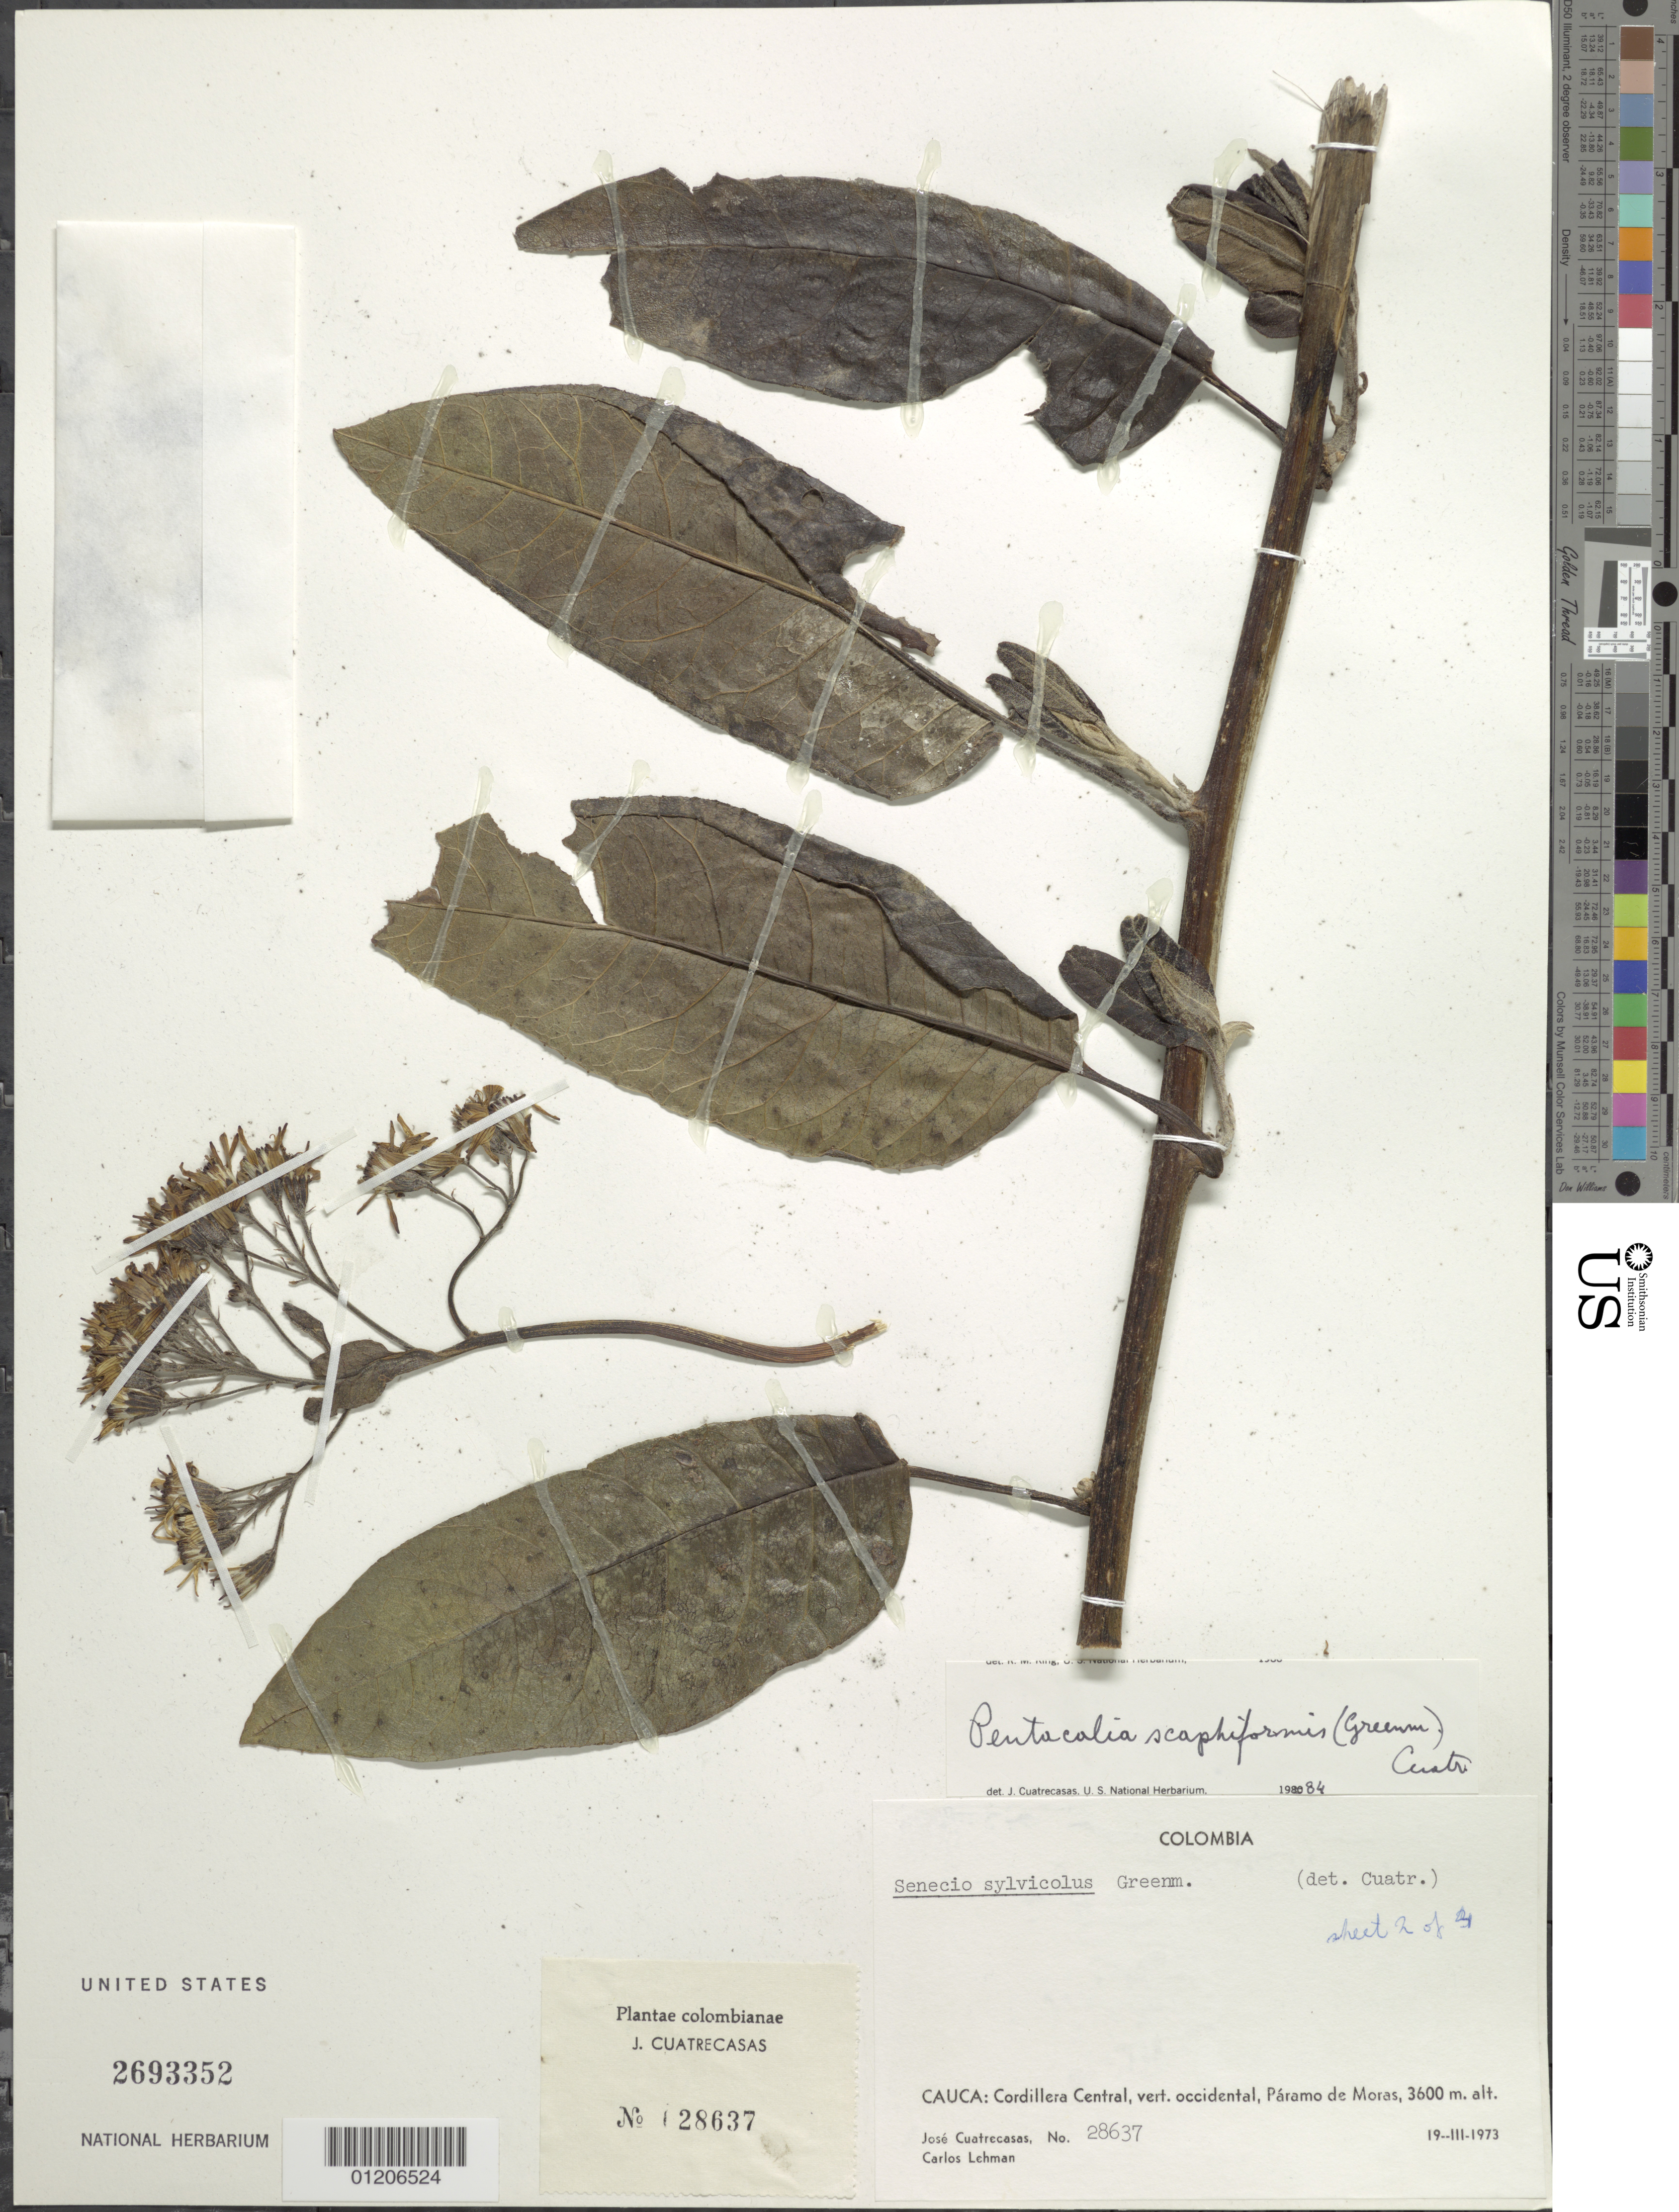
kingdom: Plantae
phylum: Tracheophyta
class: Magnoliopsida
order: Asterales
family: Asteraceae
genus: Pentacalia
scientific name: Pentacalia scaphiformis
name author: (Greenm.) Cuatrec.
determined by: Cuatrecasas, J.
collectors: J. Cuatrecasas & C. Lehman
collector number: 28637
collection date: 1973-03-19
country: Colombia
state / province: Cauca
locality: Cordillera Central, vert. occidental, Páramo de Moras.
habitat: Paramo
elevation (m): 3600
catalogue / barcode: US 2693352